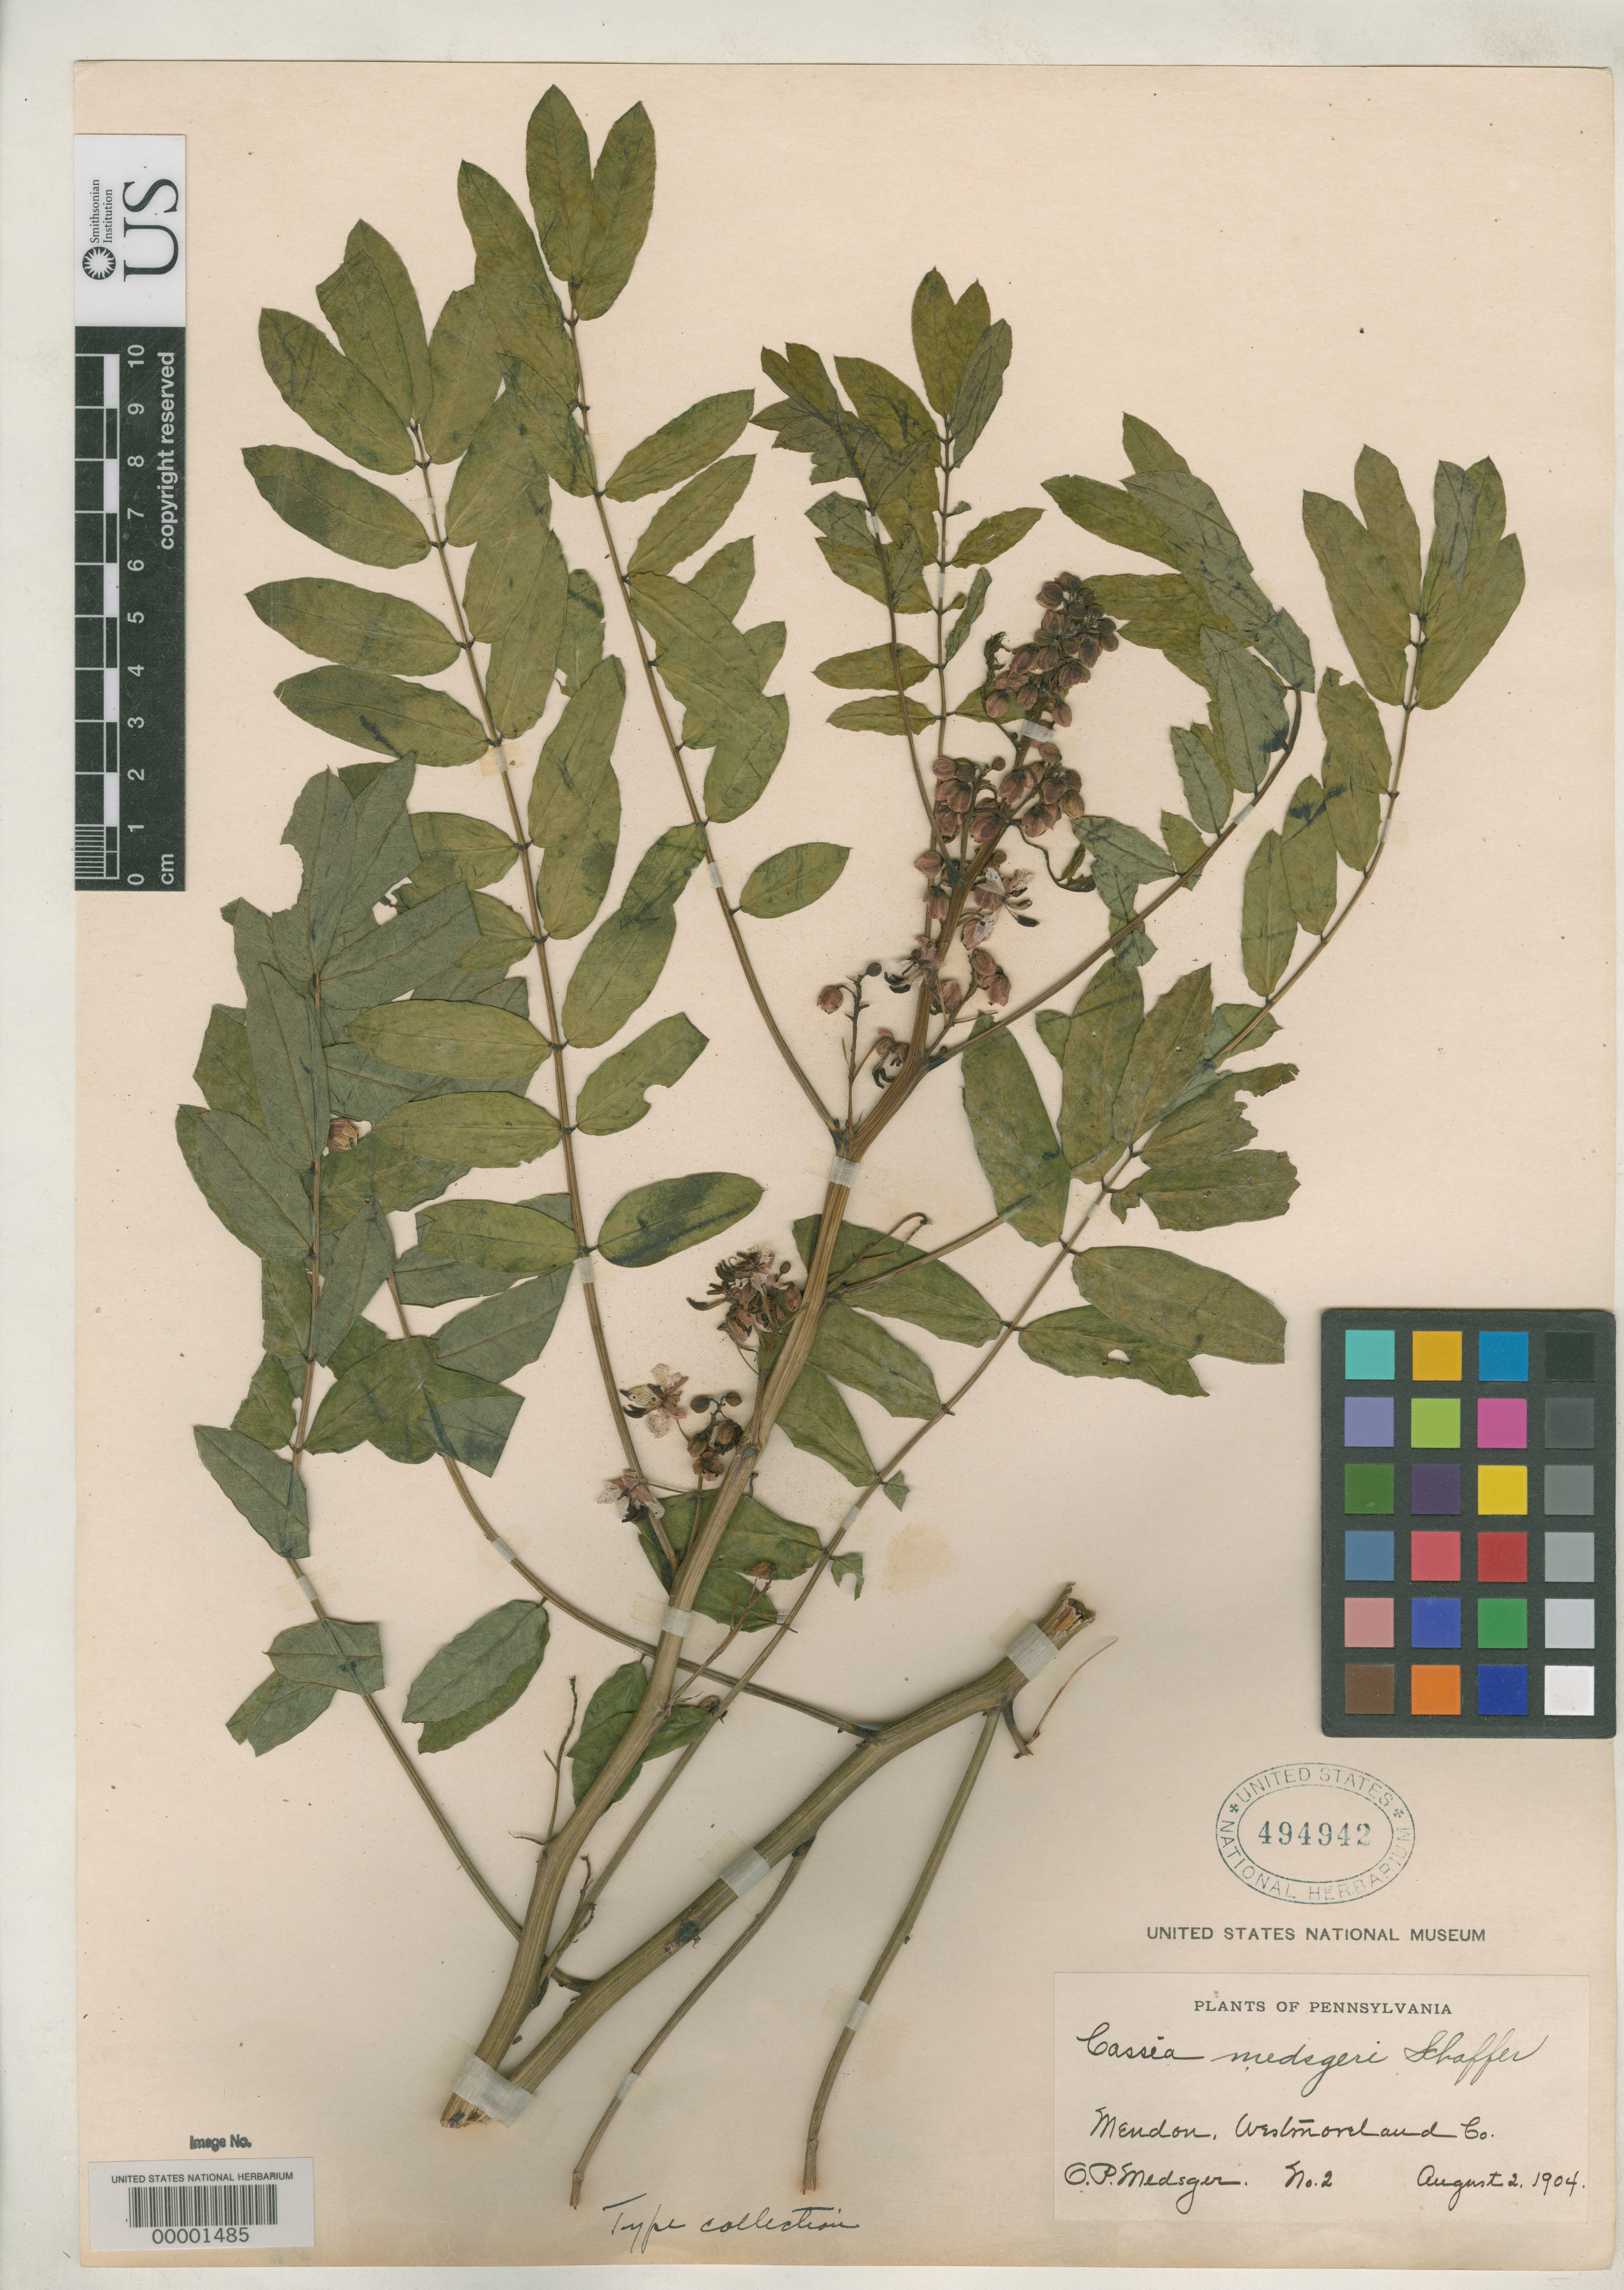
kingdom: Plantae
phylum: Tracheophyta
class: Magnoliopsida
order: Fabales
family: Fabaceae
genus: Cassia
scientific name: Cassia medsgeri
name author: Shafer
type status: Isotype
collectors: O. Medsger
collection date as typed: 02 Aug 1904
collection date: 1904-08-02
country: United States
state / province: Pennsylvania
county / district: Westmoreland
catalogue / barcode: US 494942